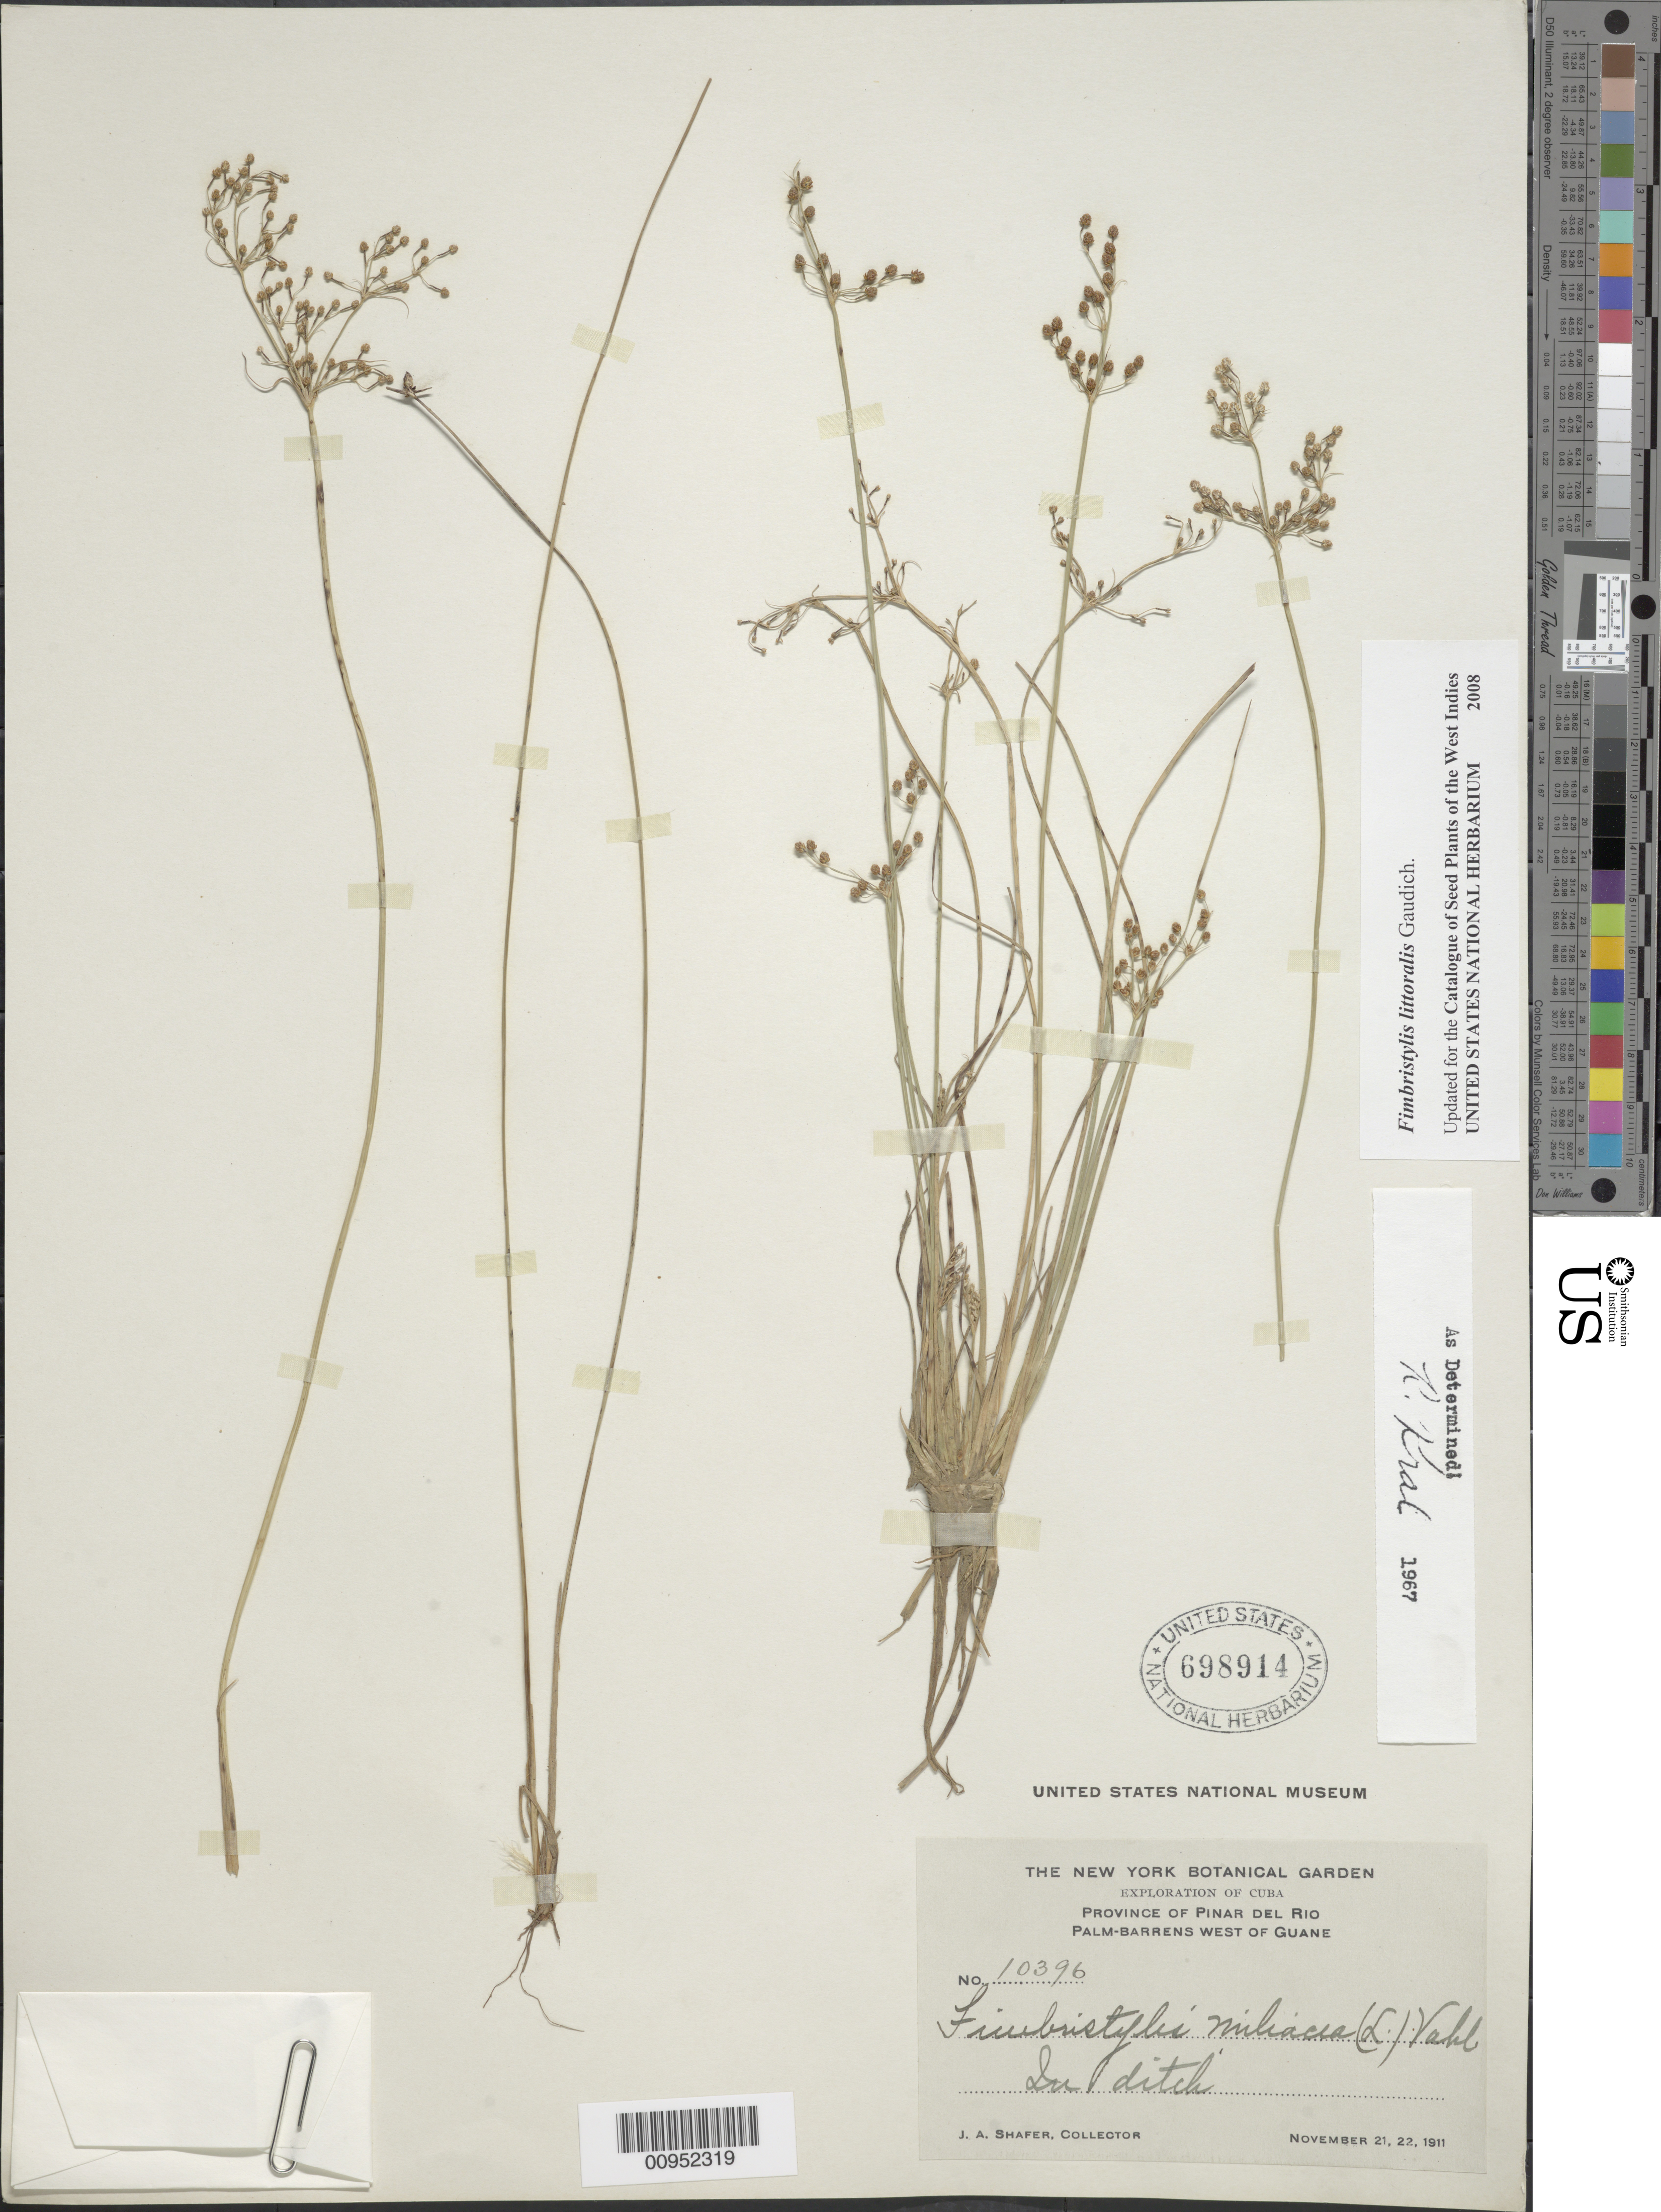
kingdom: Plantae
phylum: Tracheophyta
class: Liliopsida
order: Poales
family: Cyperaceae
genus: Fimbristylis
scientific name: Fimbristylis littoralis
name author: Gaudich.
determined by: Strong, M. T., (US), Smithsonian Institution - National Museum of Natural History (UNITED STATES)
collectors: J. A. Shafer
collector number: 10396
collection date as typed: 21 Nov 1911 to 22 Nov 1911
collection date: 1911-11-21/1911-11-22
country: Cuba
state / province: Pinar del Rio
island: Cuba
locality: Palm-barrens W of Guane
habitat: In a ditch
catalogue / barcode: US 698914